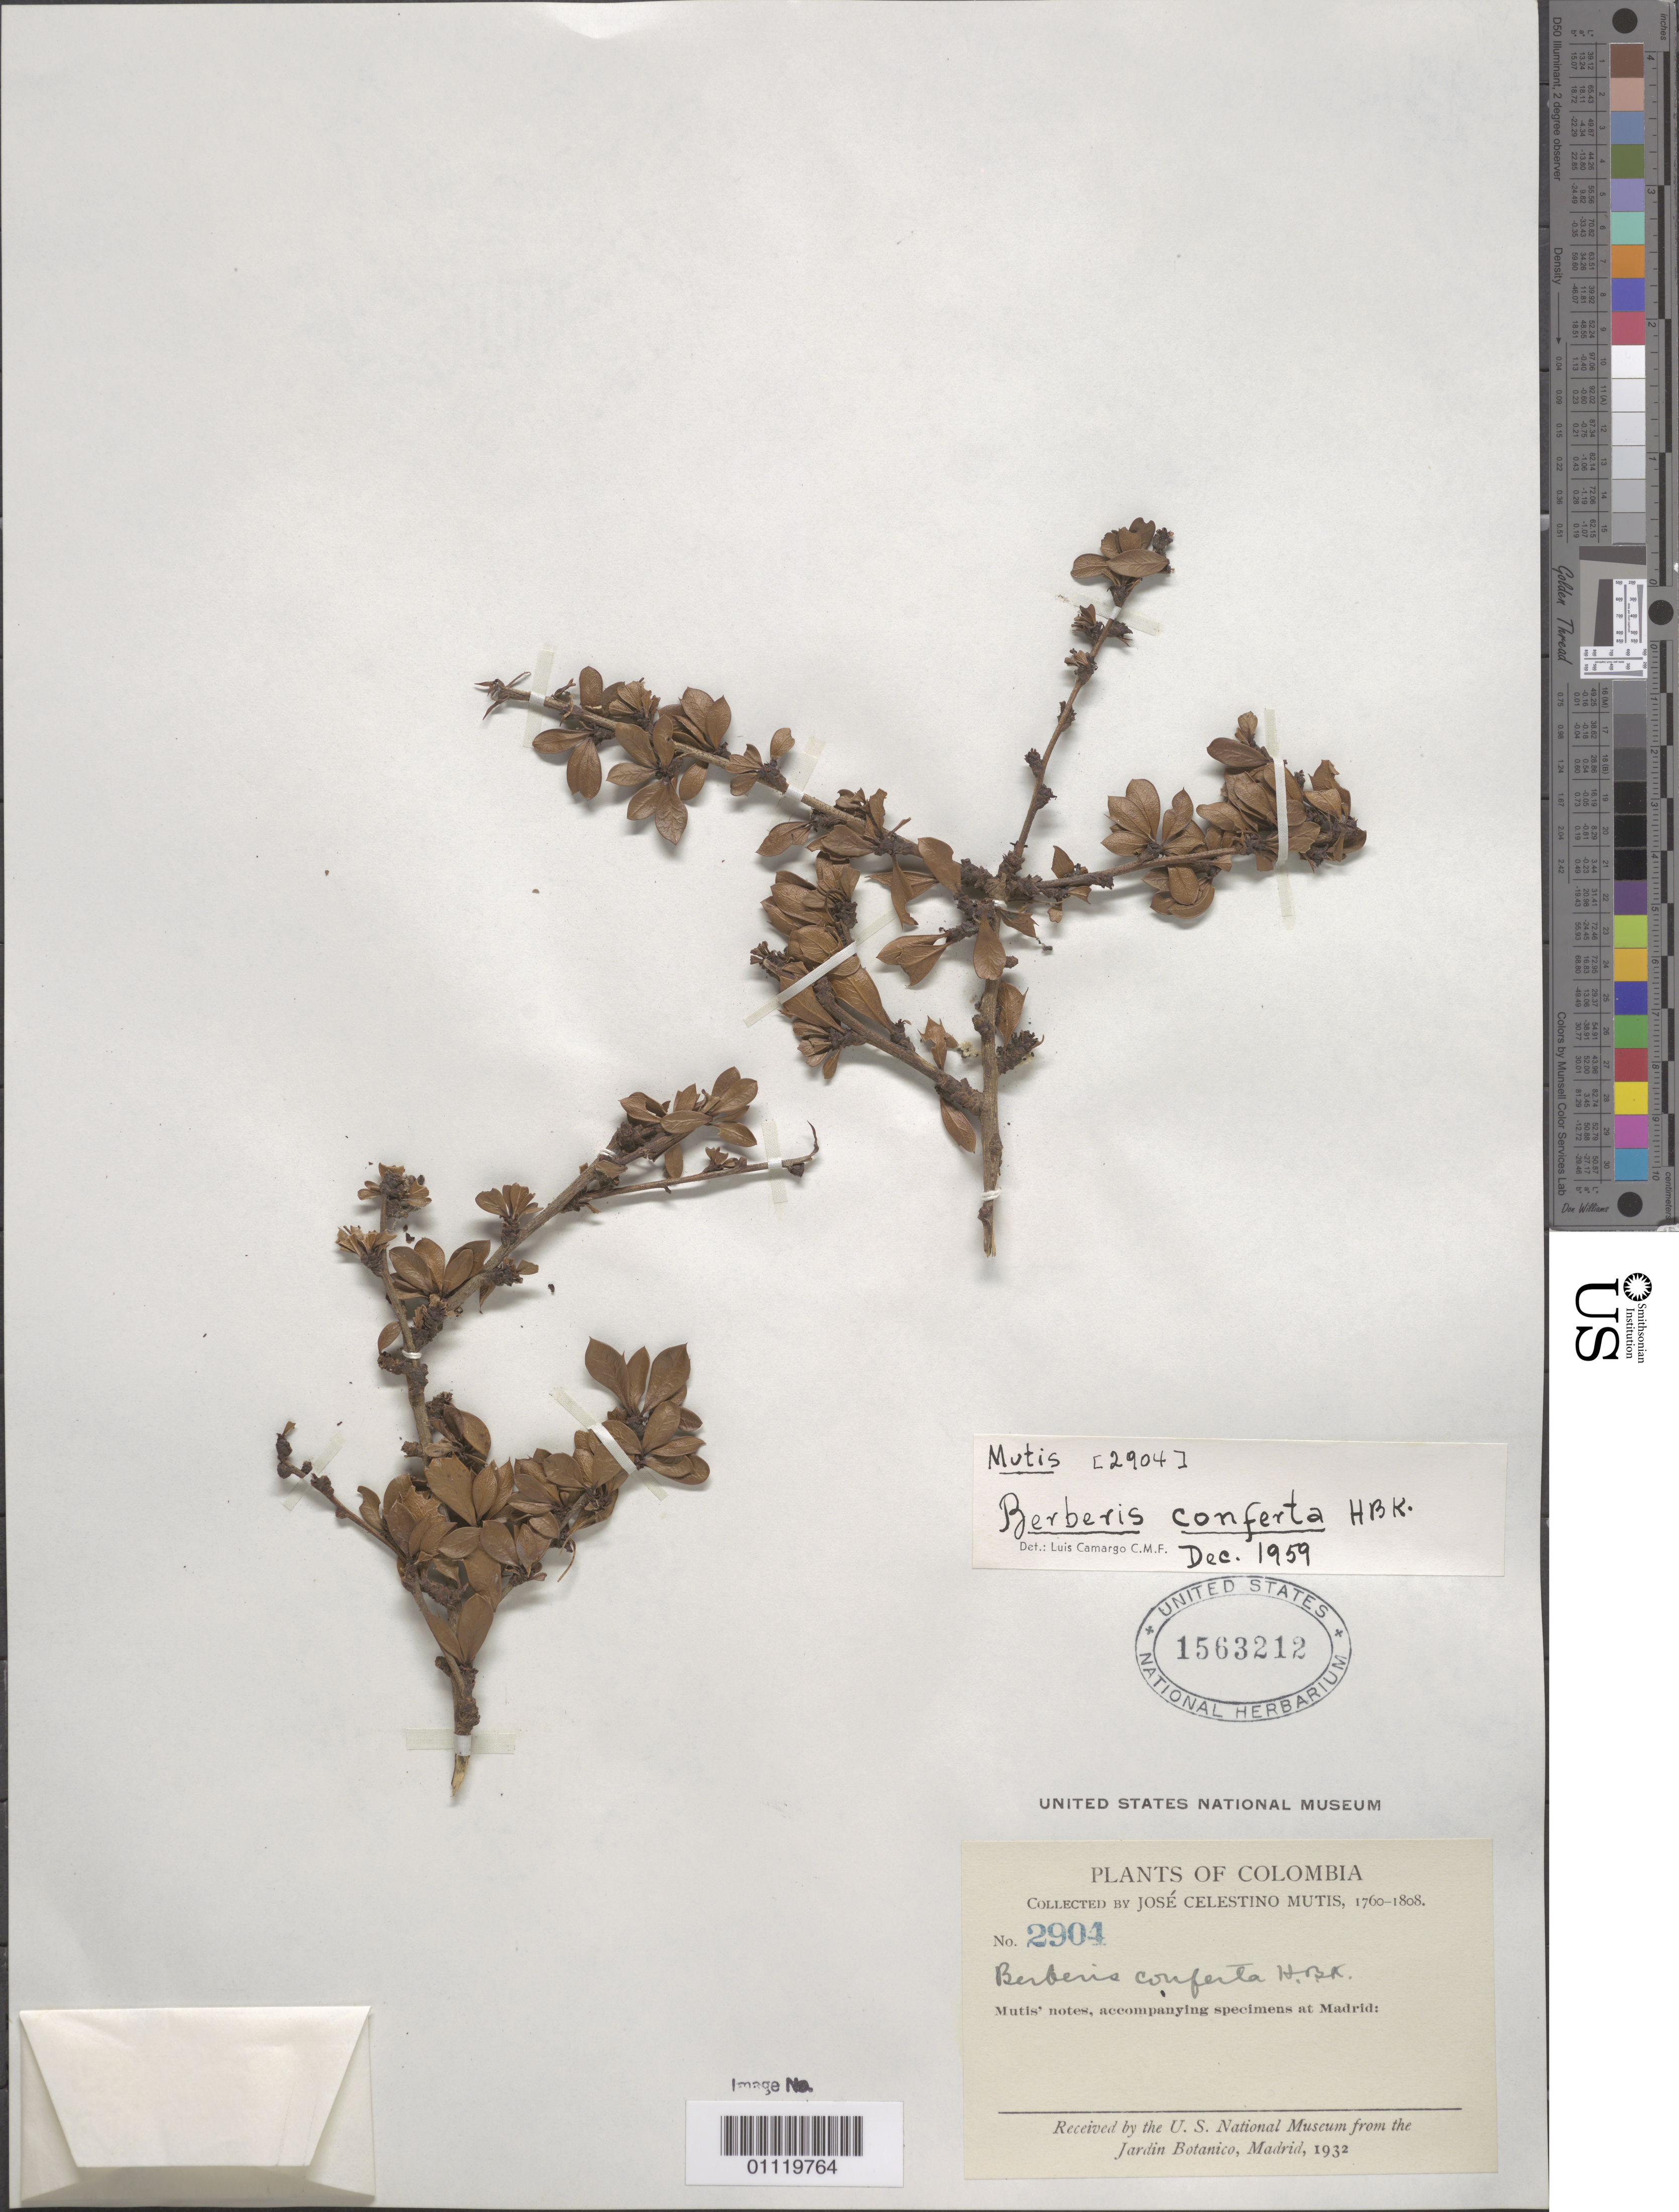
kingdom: Plantae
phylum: Tracheophyta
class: Magnoliopsida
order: Ranunculales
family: Berberidaceae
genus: Berberis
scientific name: Berberis lutea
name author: Ruiz & Pav.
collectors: J. C. B. Mutis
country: Colombia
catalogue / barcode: US 1563212